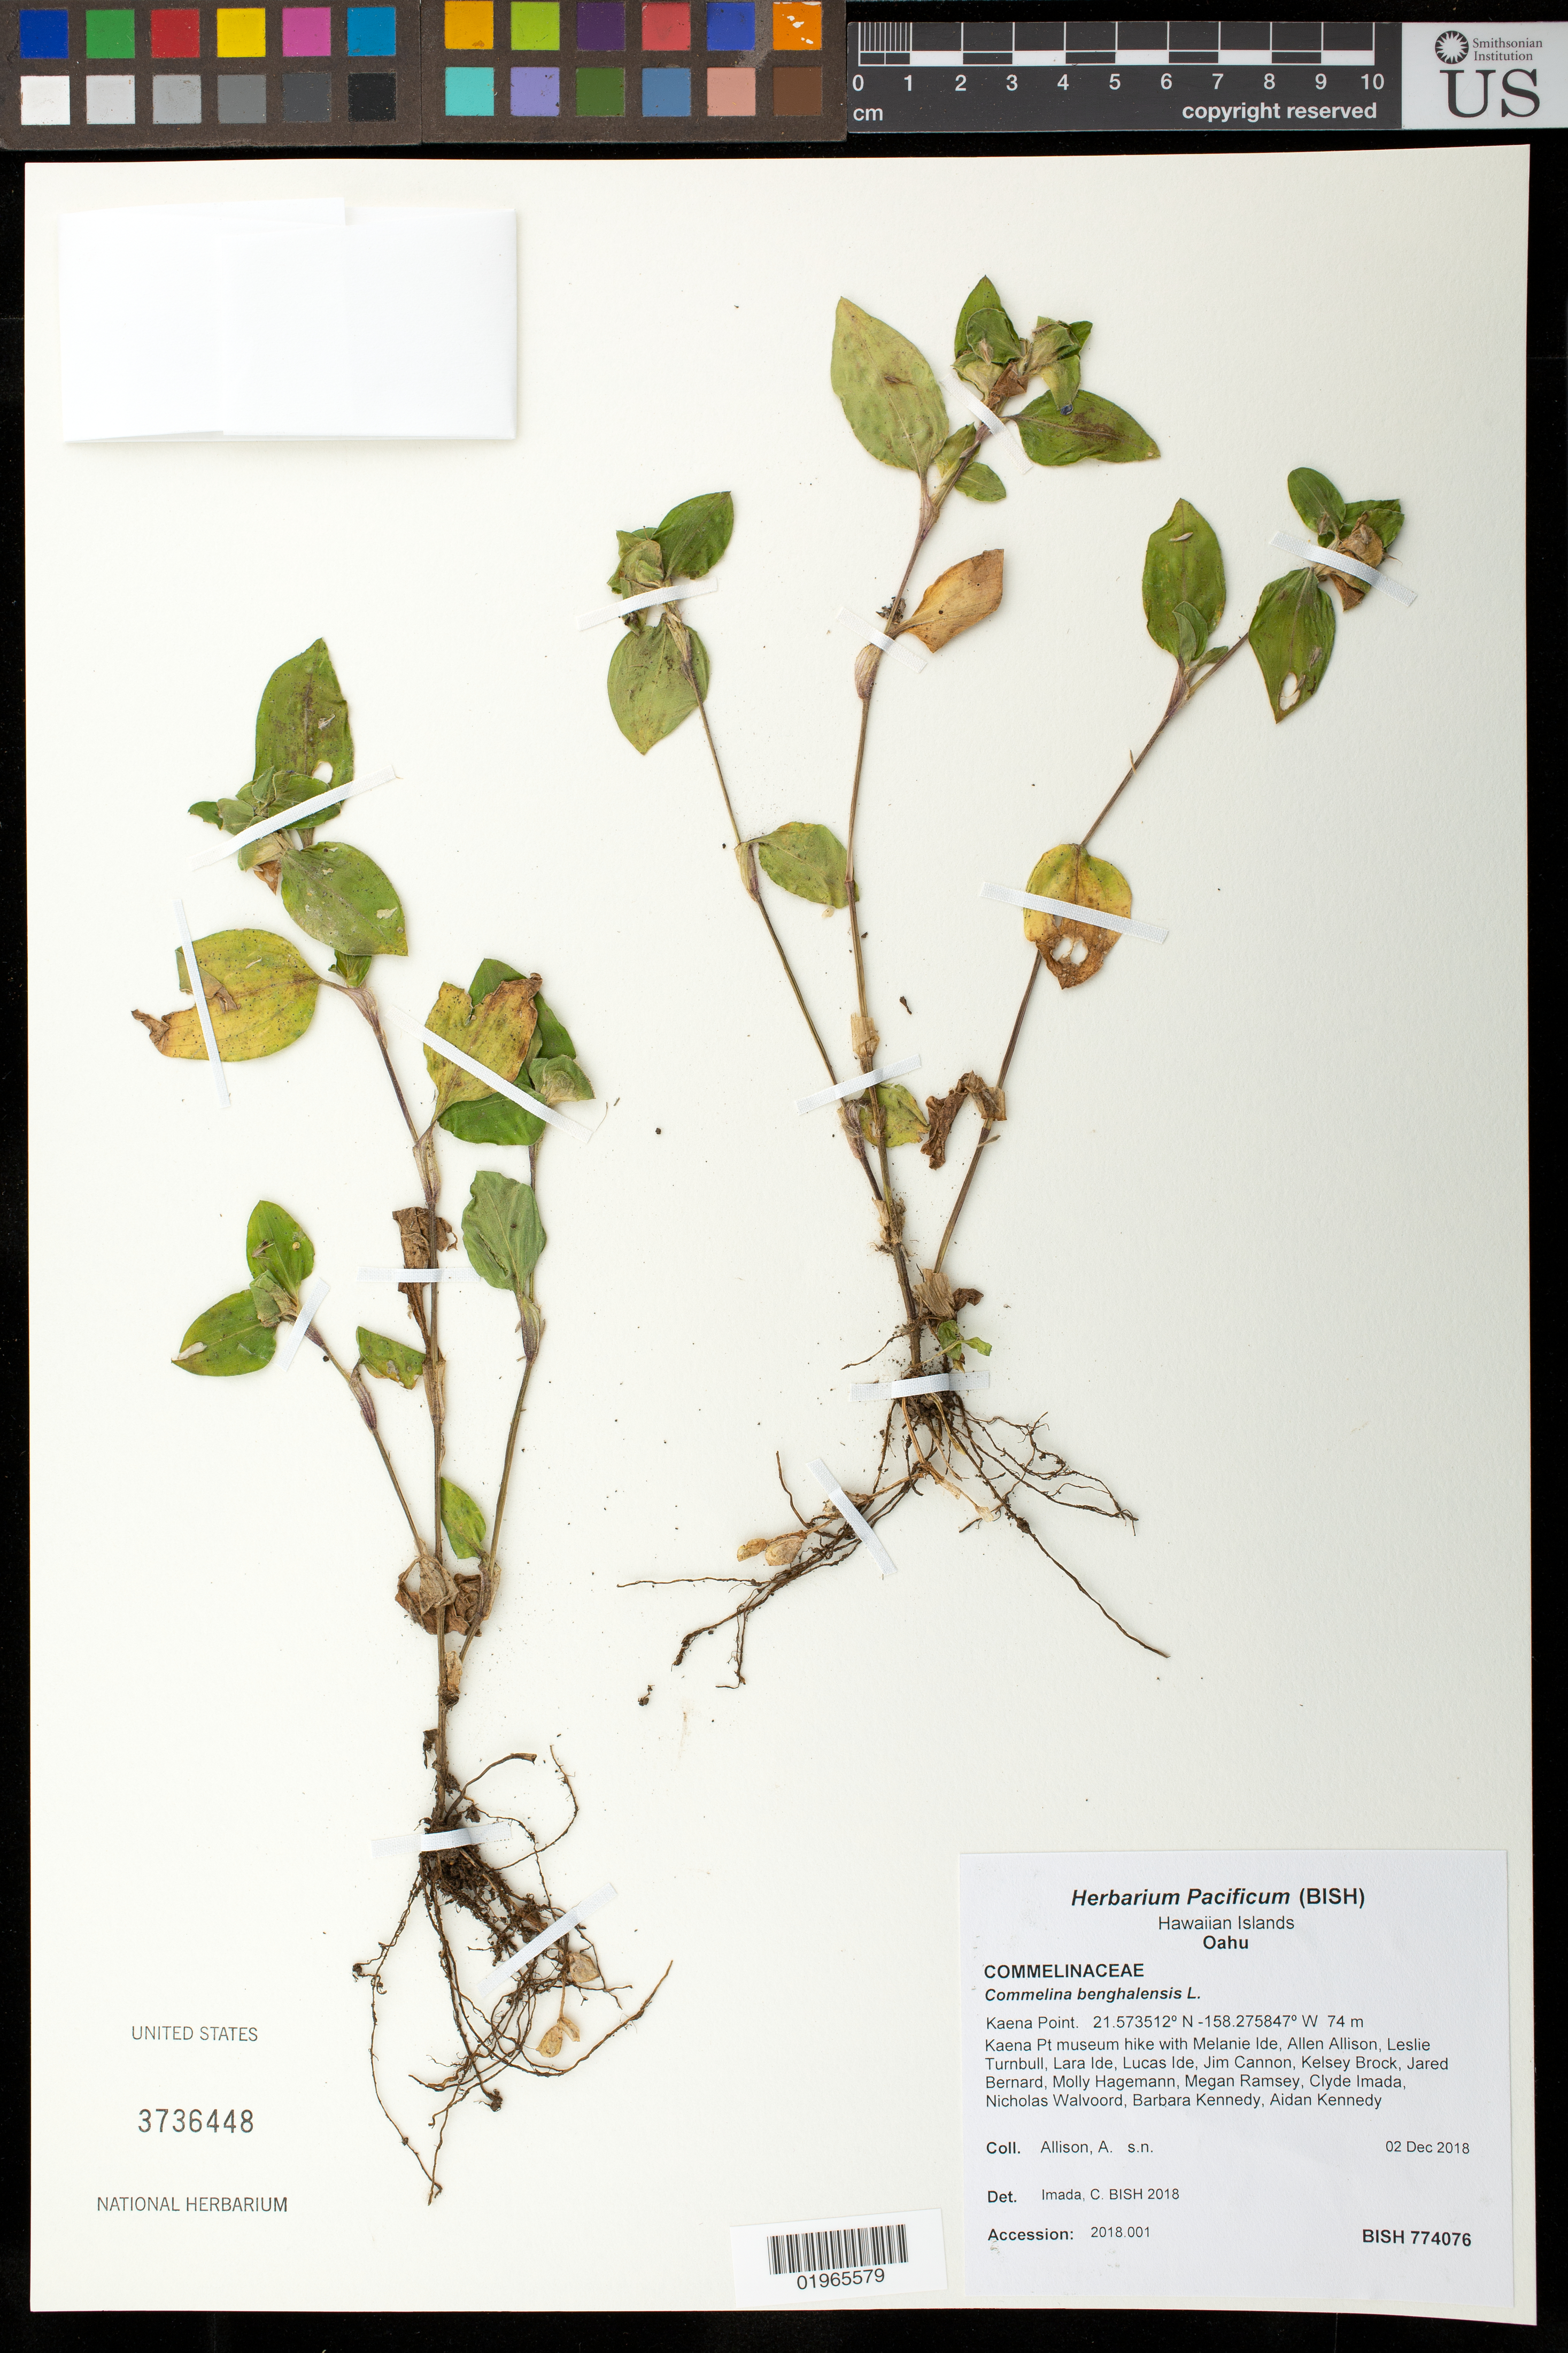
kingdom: Plantae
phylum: Tracheophyta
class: Liliopsida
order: Commelinales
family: Commelinaceae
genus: Commelina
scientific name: Commelina benghalensis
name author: L.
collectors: A. Allison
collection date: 2018-12-02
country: United States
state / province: Hawaii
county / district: Honolulu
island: Oahu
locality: Kaena Point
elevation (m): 74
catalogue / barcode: US 3736448